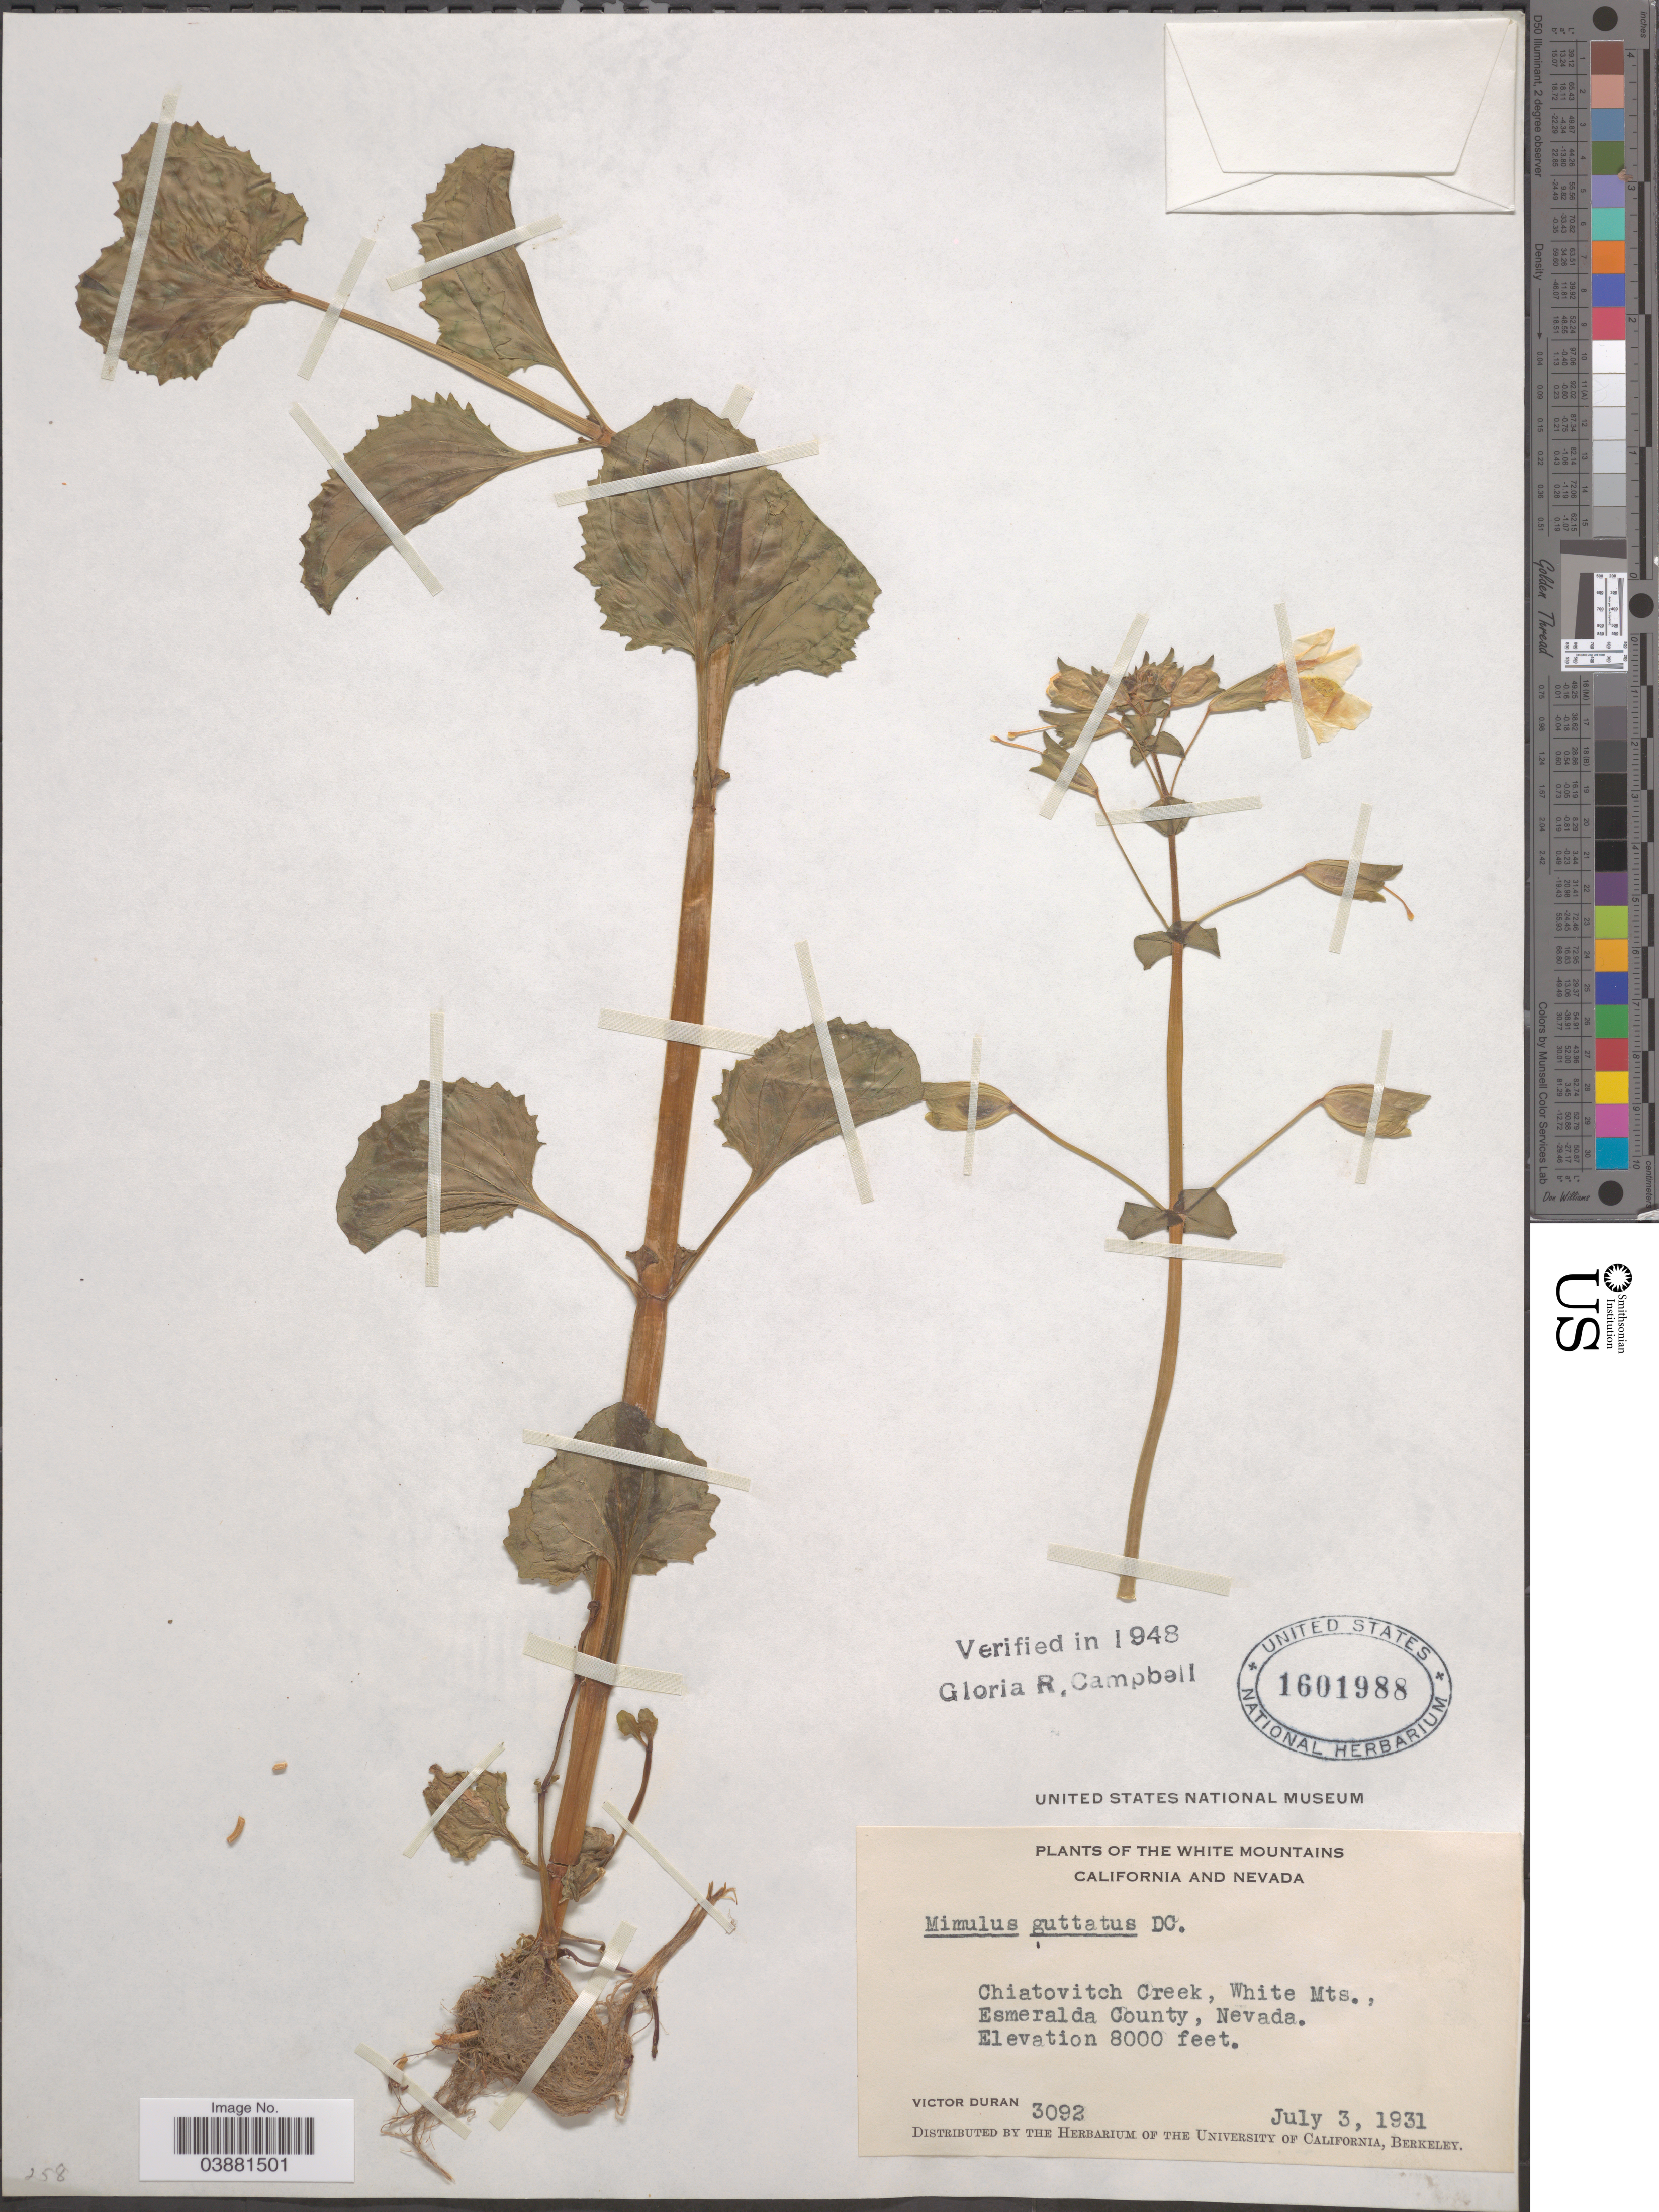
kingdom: Plantae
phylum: Tracheophyta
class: Magnoliopsida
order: Lamiales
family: Phrymaceae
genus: Mimulus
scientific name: Mimulus guttatus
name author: DC.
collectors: V. Duran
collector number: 3092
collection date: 1931-07-03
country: United States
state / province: Nevada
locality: White Mountains. Chiatovitch Creek, White Mts., Esmeralda County.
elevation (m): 2438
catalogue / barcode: US 1601988